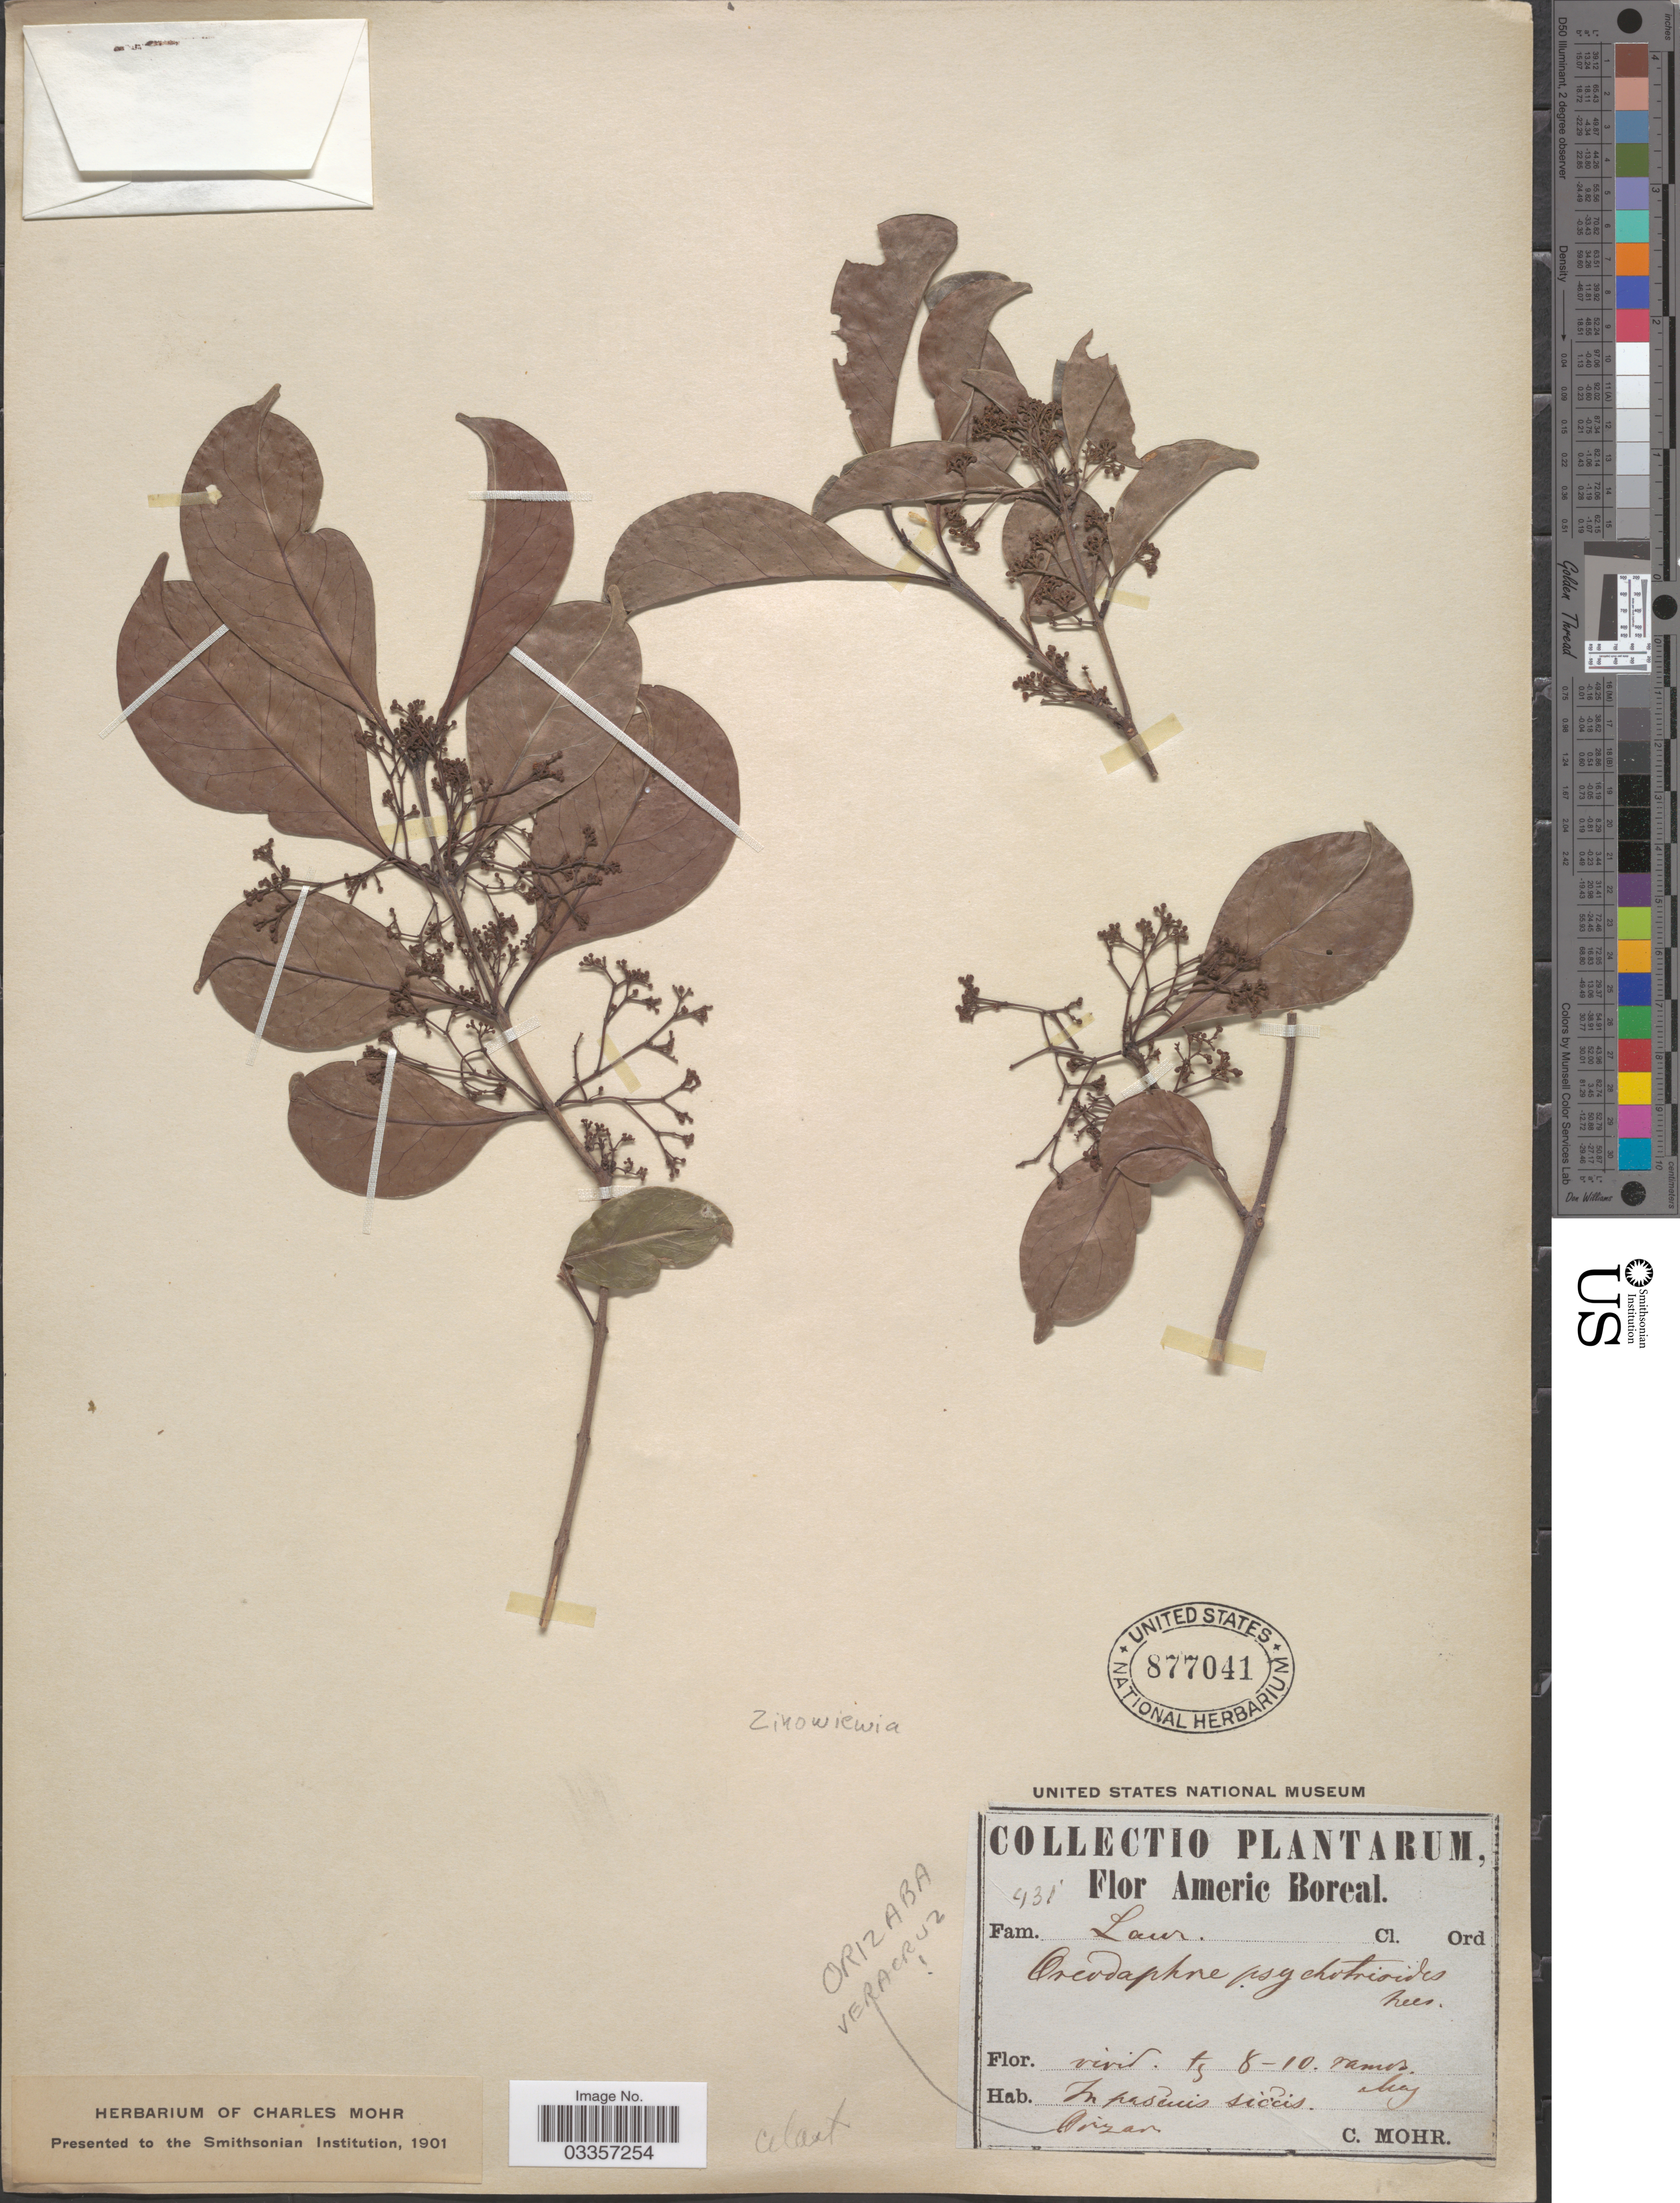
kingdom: Plantae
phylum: Tracheophyta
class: Magnoliopsida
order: Celastrales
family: Celastraceae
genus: Zinowiewia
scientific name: Zinowiewia sp.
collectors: C. T. Mohr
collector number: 431*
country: Mexico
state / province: Veracruz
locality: Orizaba. Veracruz.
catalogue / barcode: US 877041